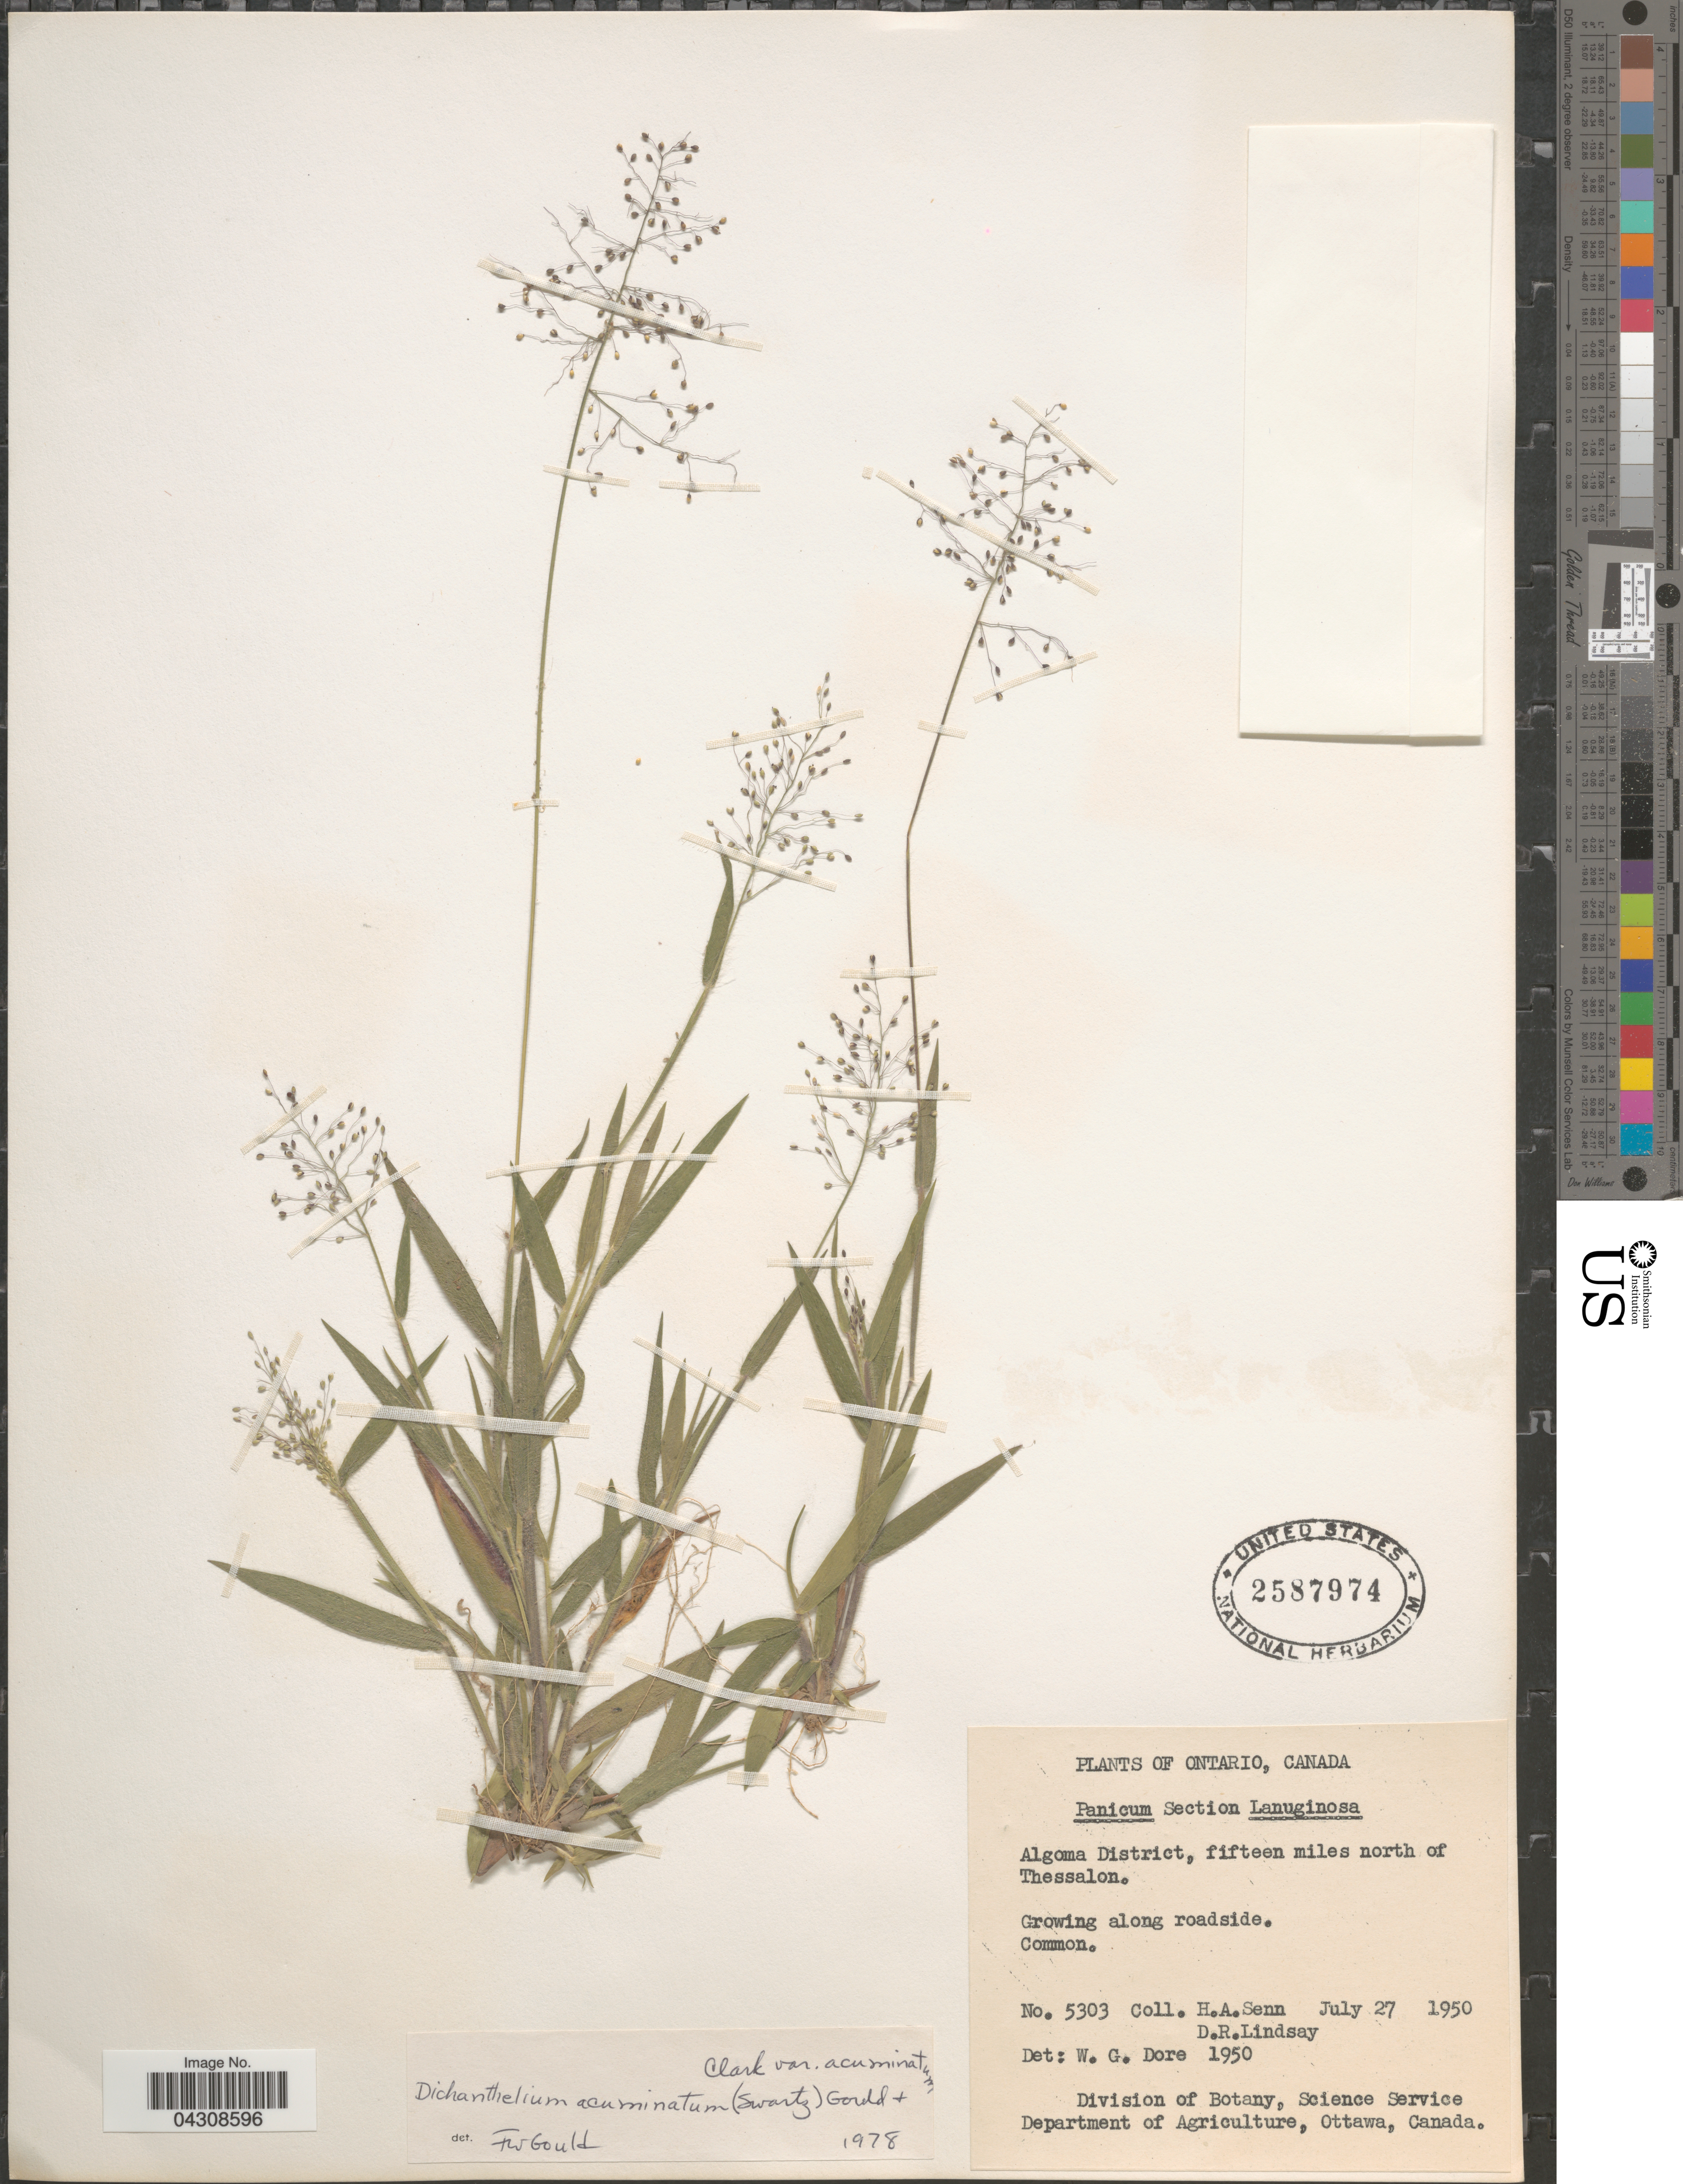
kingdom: Plantae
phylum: Tracheophyta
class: Liliopsida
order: Poales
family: Poaceae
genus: Dichanthelium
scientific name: Dichanthelium acuminatum var. acuminatum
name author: (Sw.) Gould & C.A. Clark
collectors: H. Senn & D. Lindsay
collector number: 5303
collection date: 1950-07-27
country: Canada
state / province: Ontario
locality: Algoma District, fifteen miles north of Thessalon. Growing along roadside.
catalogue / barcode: US 2587974